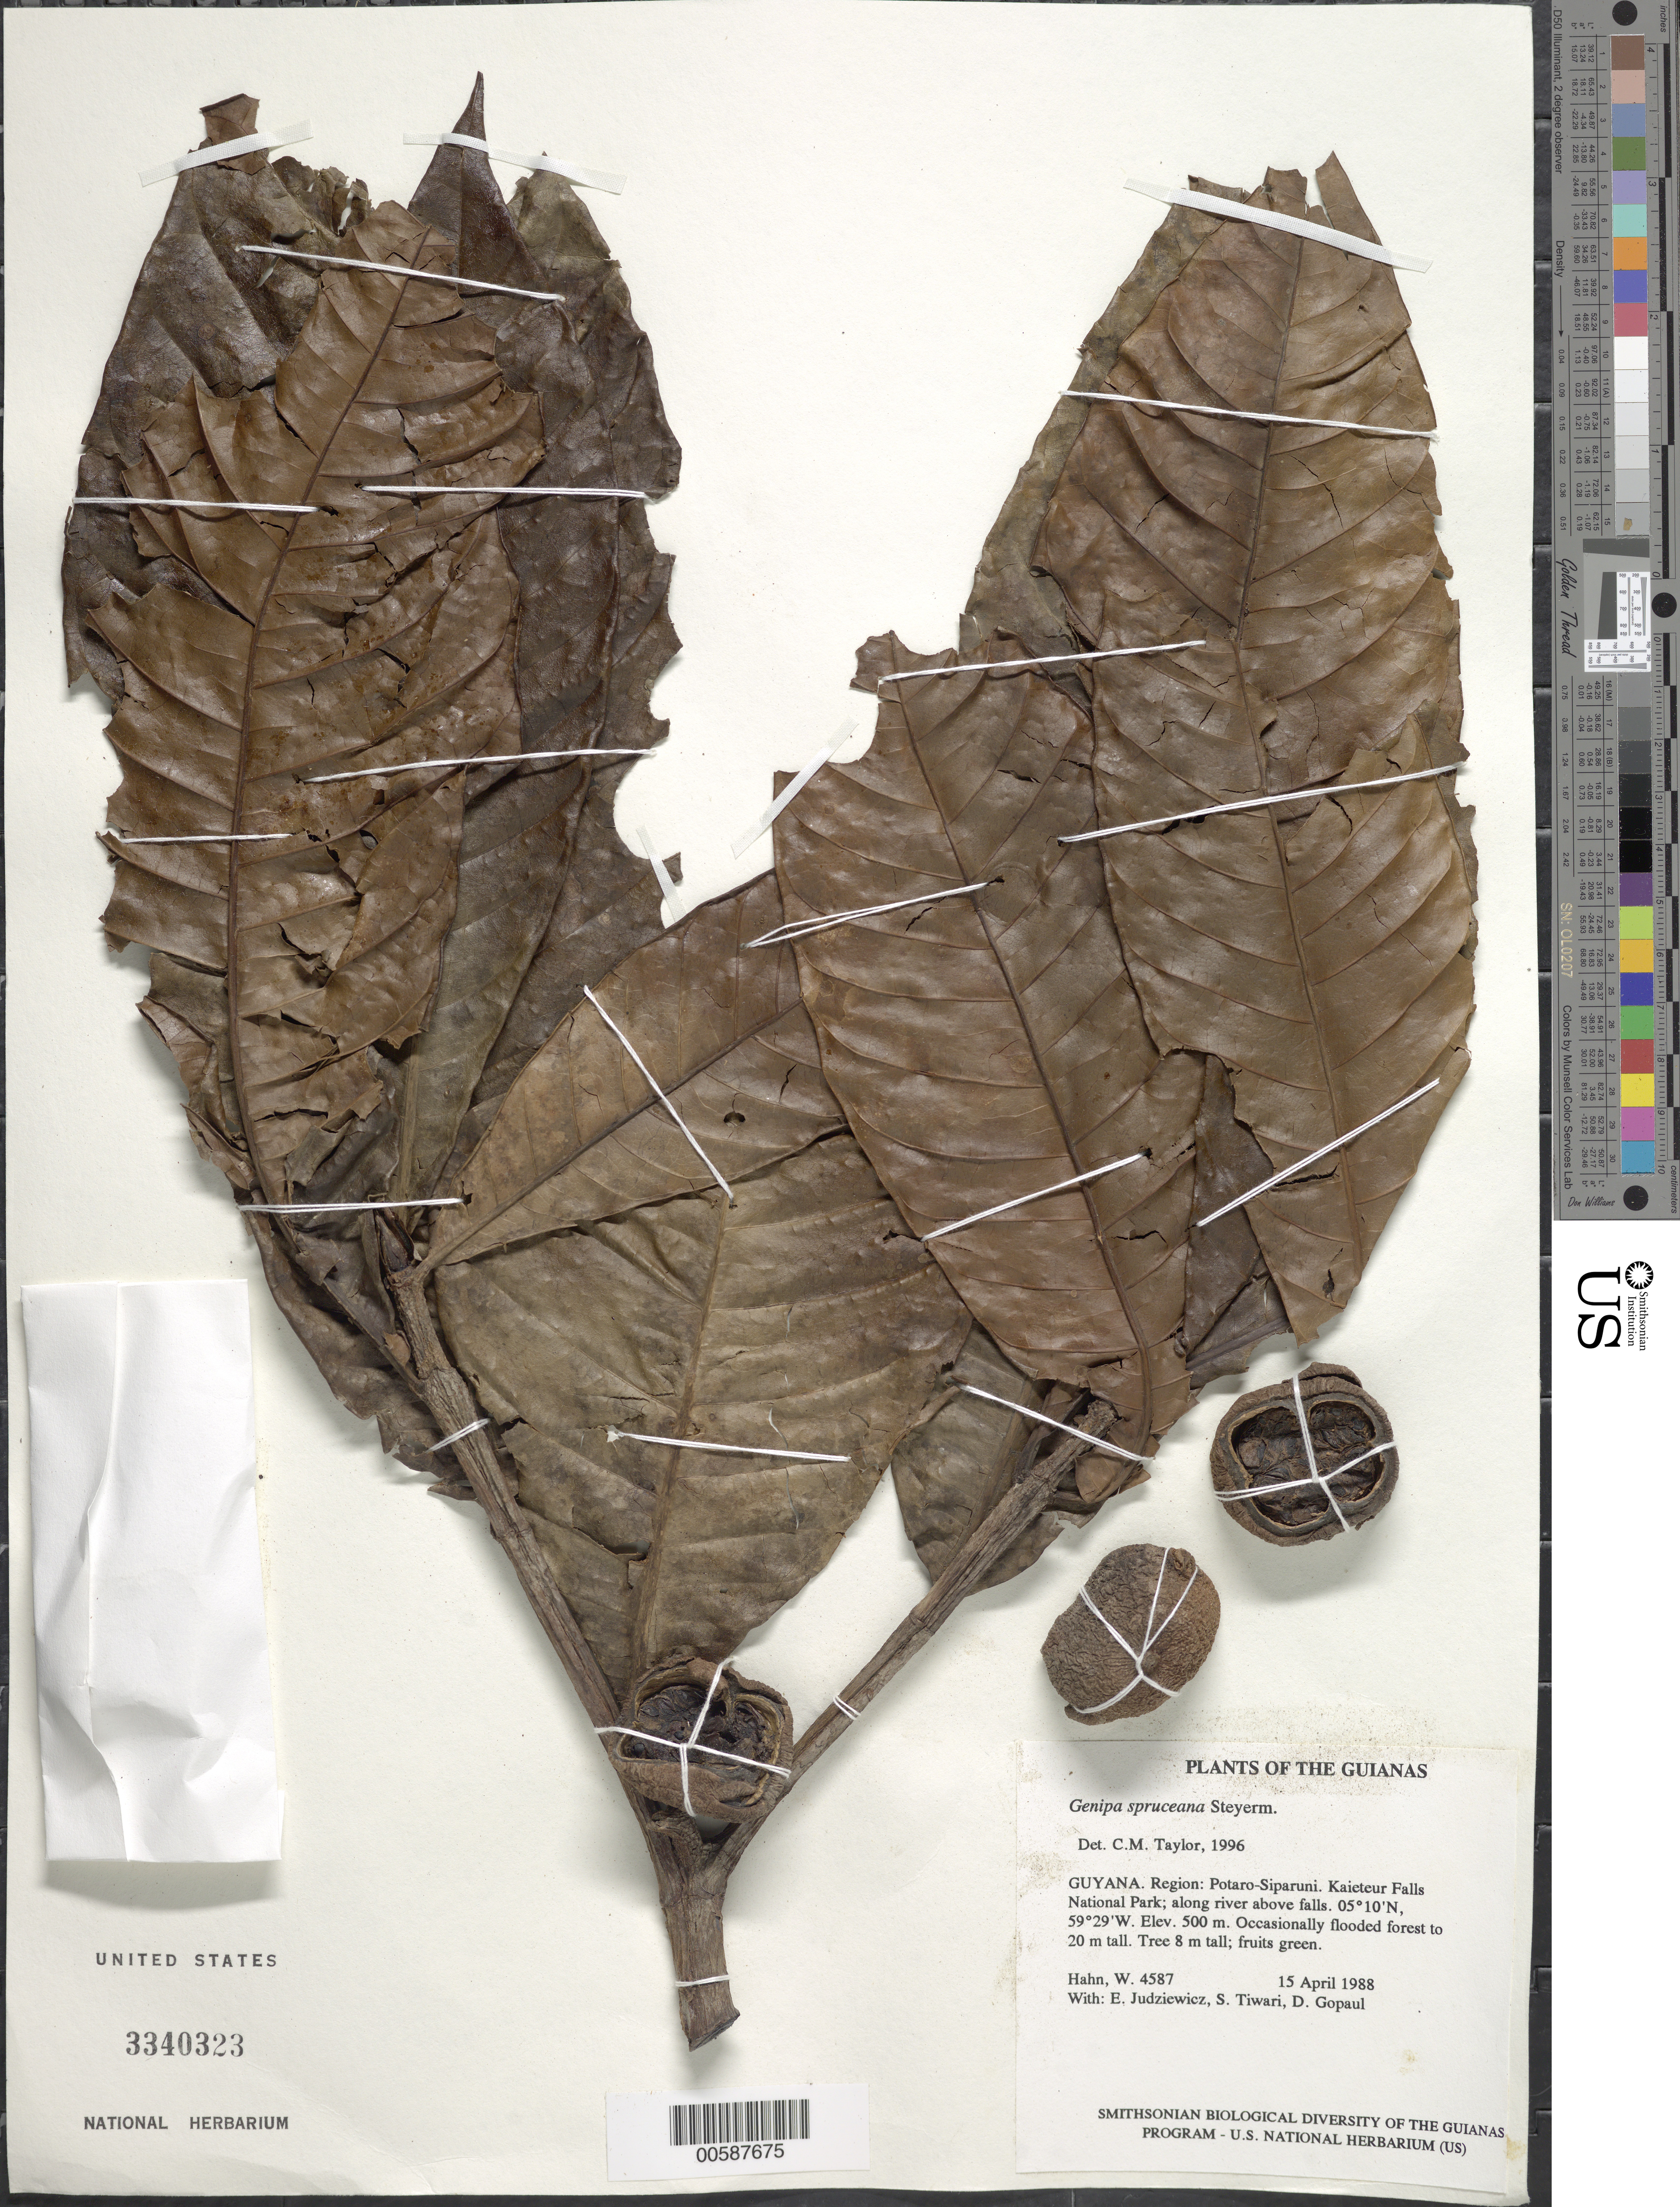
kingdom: Plantae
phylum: Tracheophyta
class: Magnoliopsida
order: Gentianales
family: Rubiaceae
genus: Genipa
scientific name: Genipa spruceana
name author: Steyerm.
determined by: Taylor, Charlotte M.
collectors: W. Hahn, E. J. Judziewicz, S. Tiwari & D. Gopaul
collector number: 4587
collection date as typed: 15 April 1988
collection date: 1988-04-15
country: Guyana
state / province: Potaro-Siparuni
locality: Kaieteur Falls National Park; along river above falls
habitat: Occasionally flooded forest to 20 m tall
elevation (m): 500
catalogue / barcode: US 3340323